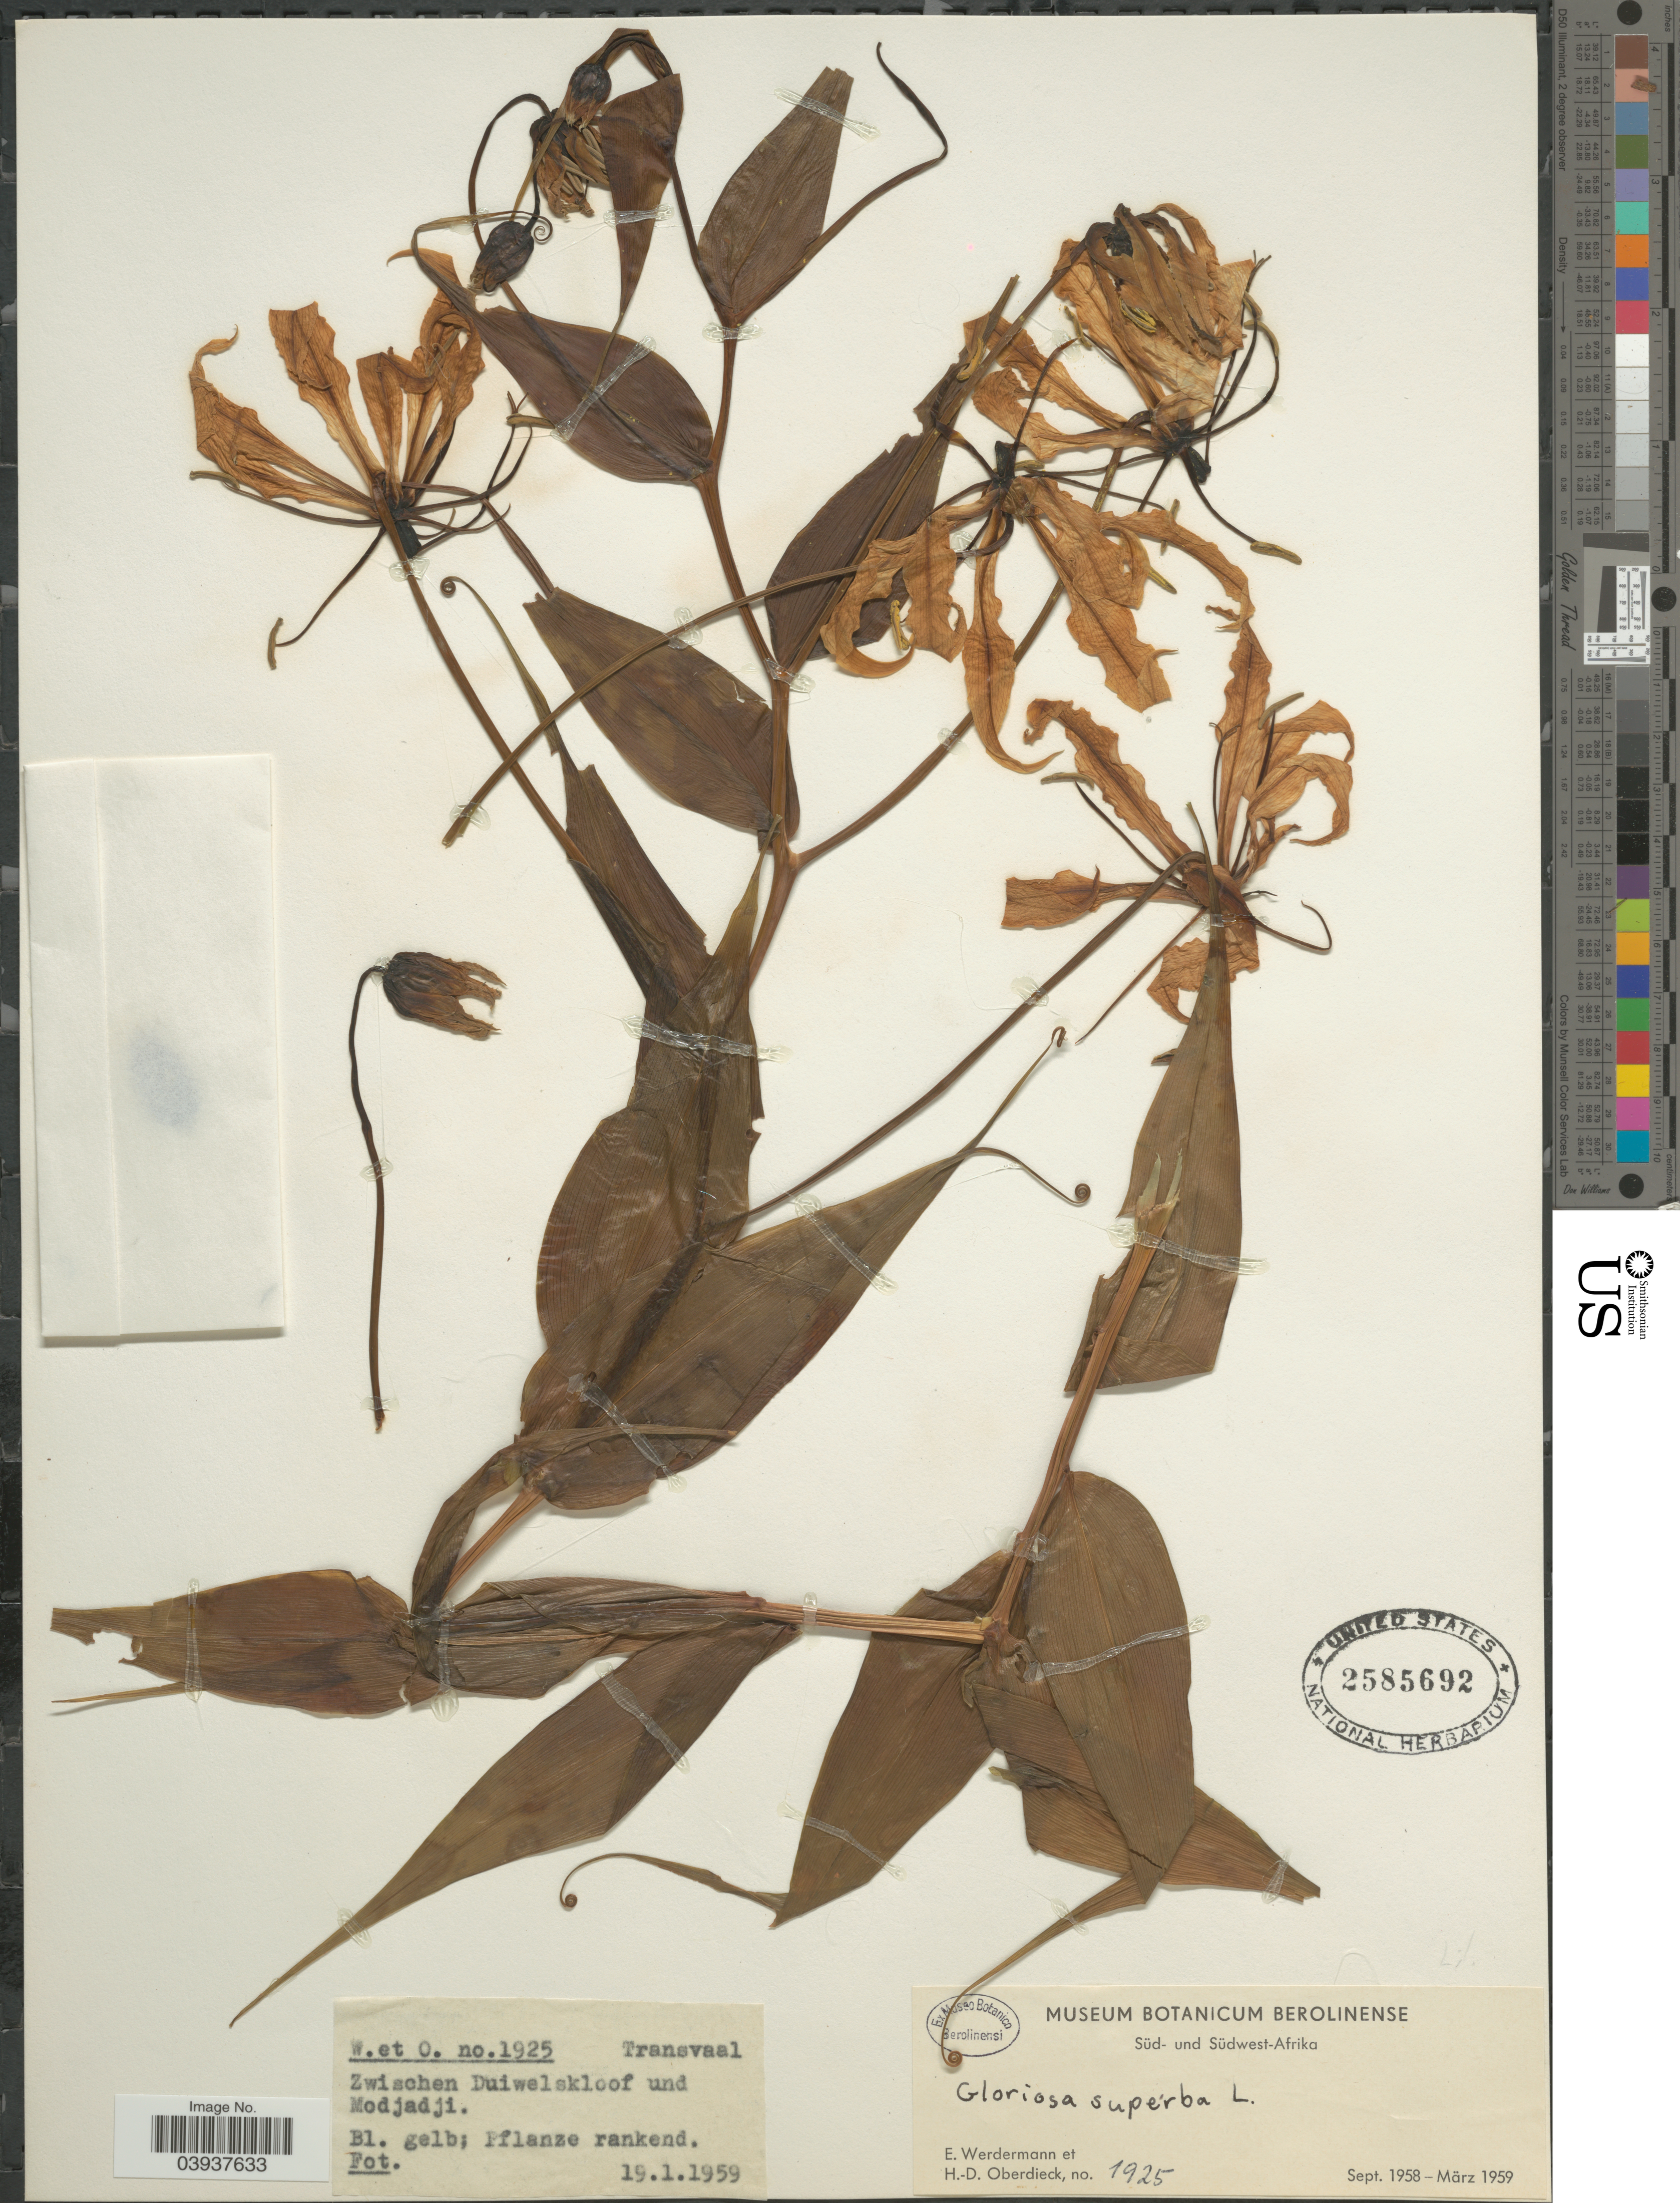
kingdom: Plantae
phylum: Tracheophyta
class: Liliopsida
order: Liliales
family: Colchicaceae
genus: Gloriosa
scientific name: Gloriosa superba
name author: L.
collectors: E. Werdermann & H. Oberdieck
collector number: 1925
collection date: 1959-01-19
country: South Africa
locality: Transvaal. Zwischen Duiwelskloof und Modjadji.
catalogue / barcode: US 2585692